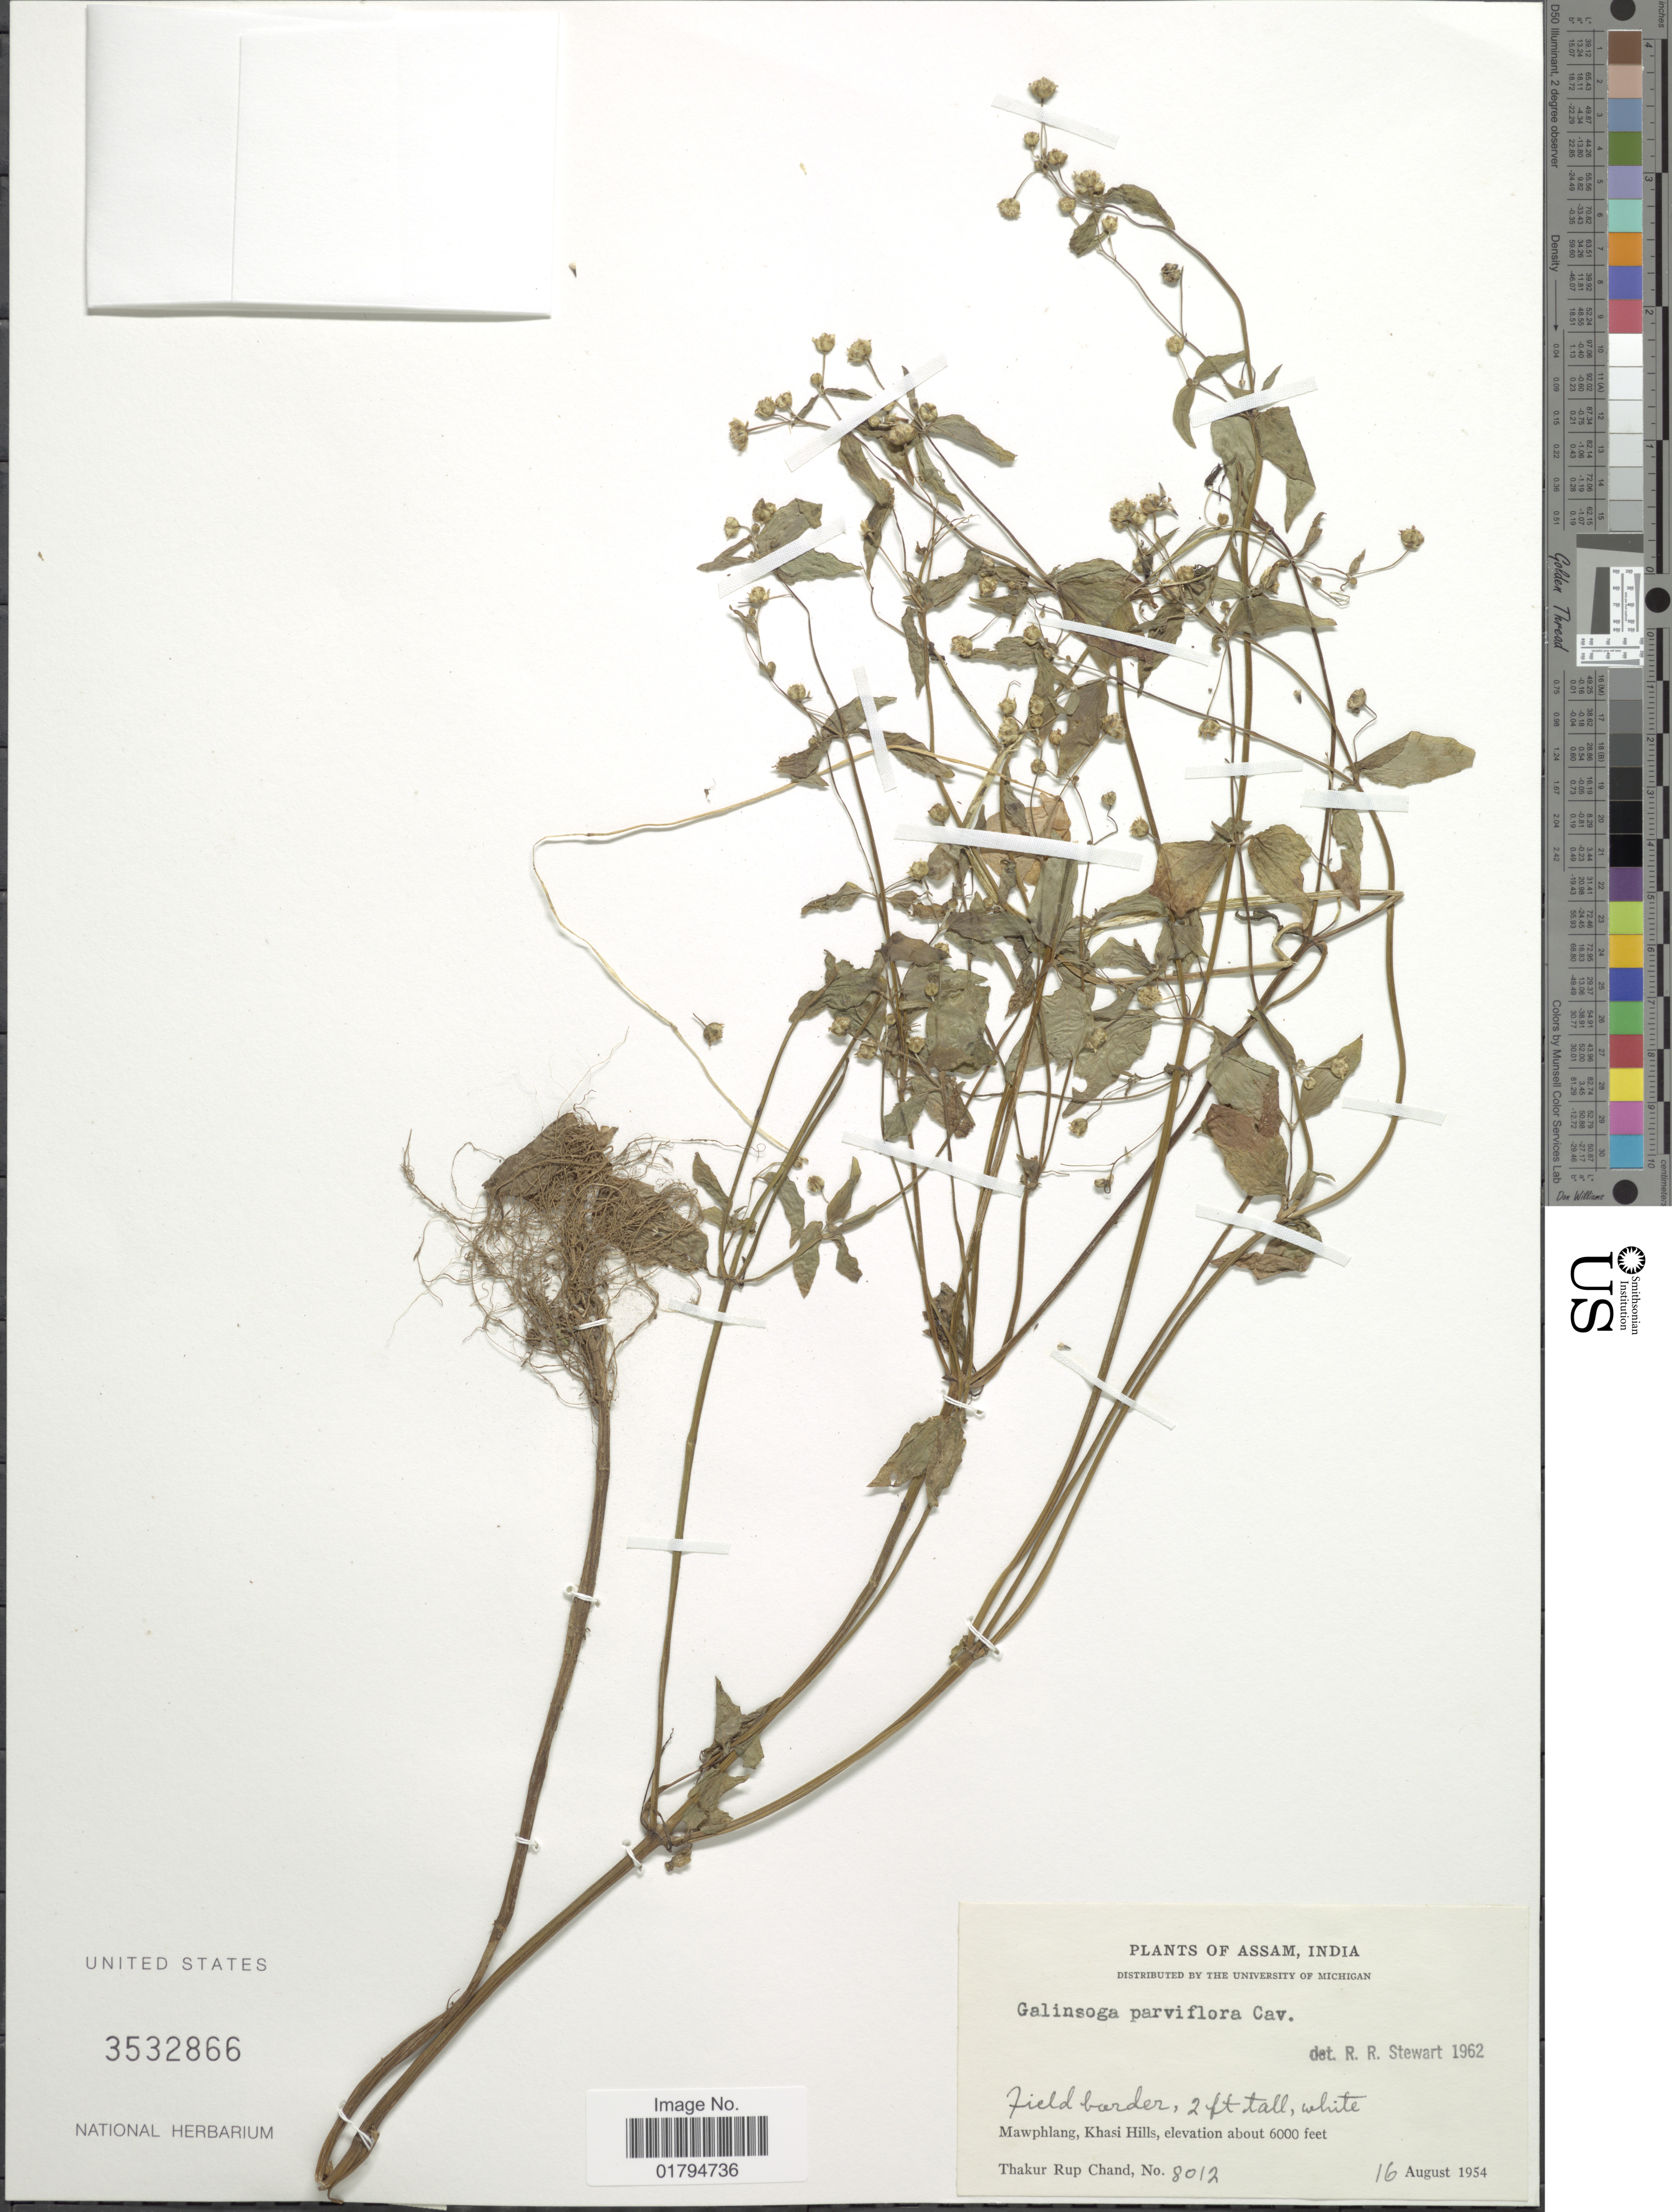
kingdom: Plantae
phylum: Tracheophyta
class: Magnoliopsida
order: Asterales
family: Asteraceae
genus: Galinsoga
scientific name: Galinsoga parviflora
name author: Cav.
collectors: T. R. Chand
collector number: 8012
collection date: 1954-08-16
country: India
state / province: Meghalaya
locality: Mawphlang, Khasi Hills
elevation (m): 1829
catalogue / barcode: US 3532866